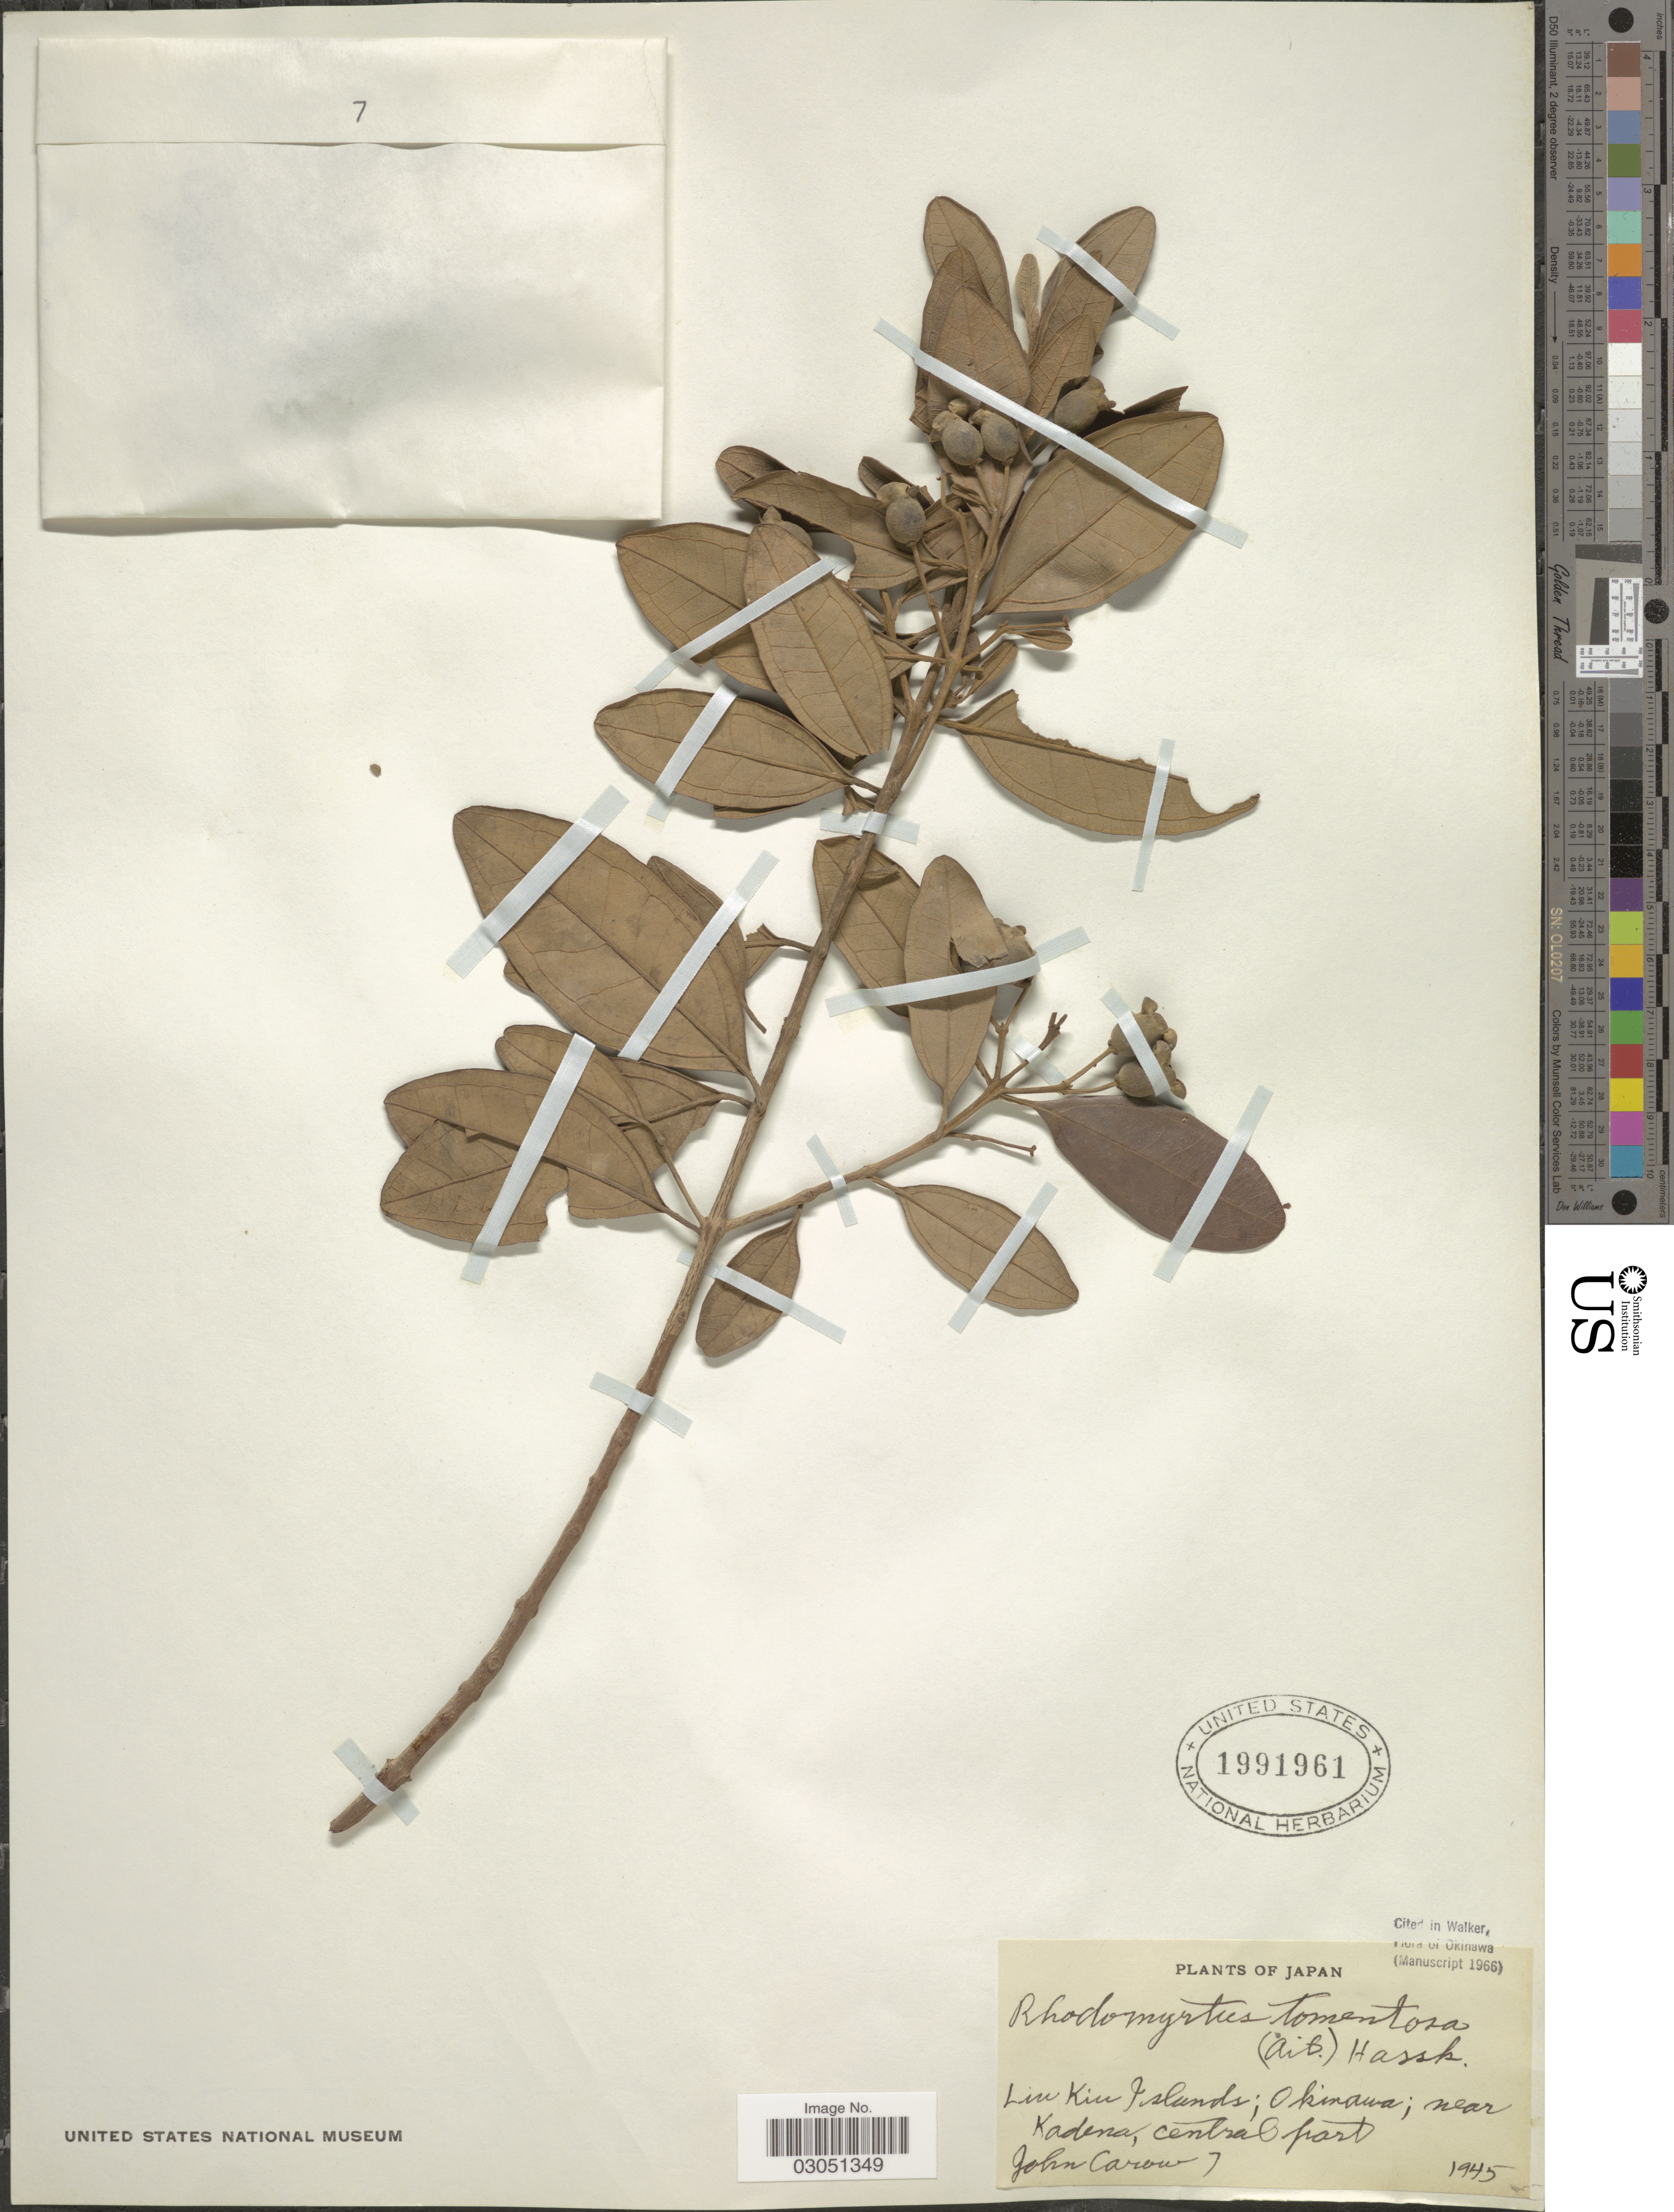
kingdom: Plantae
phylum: Tracheophyta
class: Magnoliopsida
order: Myrtales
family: Myrtaceae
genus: Rhodomyrtus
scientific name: Rhodomyrtus tomentosa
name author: (Aiton) Hassk.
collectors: J. Carow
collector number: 7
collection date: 1945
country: Japan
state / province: Okinawa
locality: Liu Kiu Islands; Okinawa; near Kadena, central part.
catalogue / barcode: US 1991961